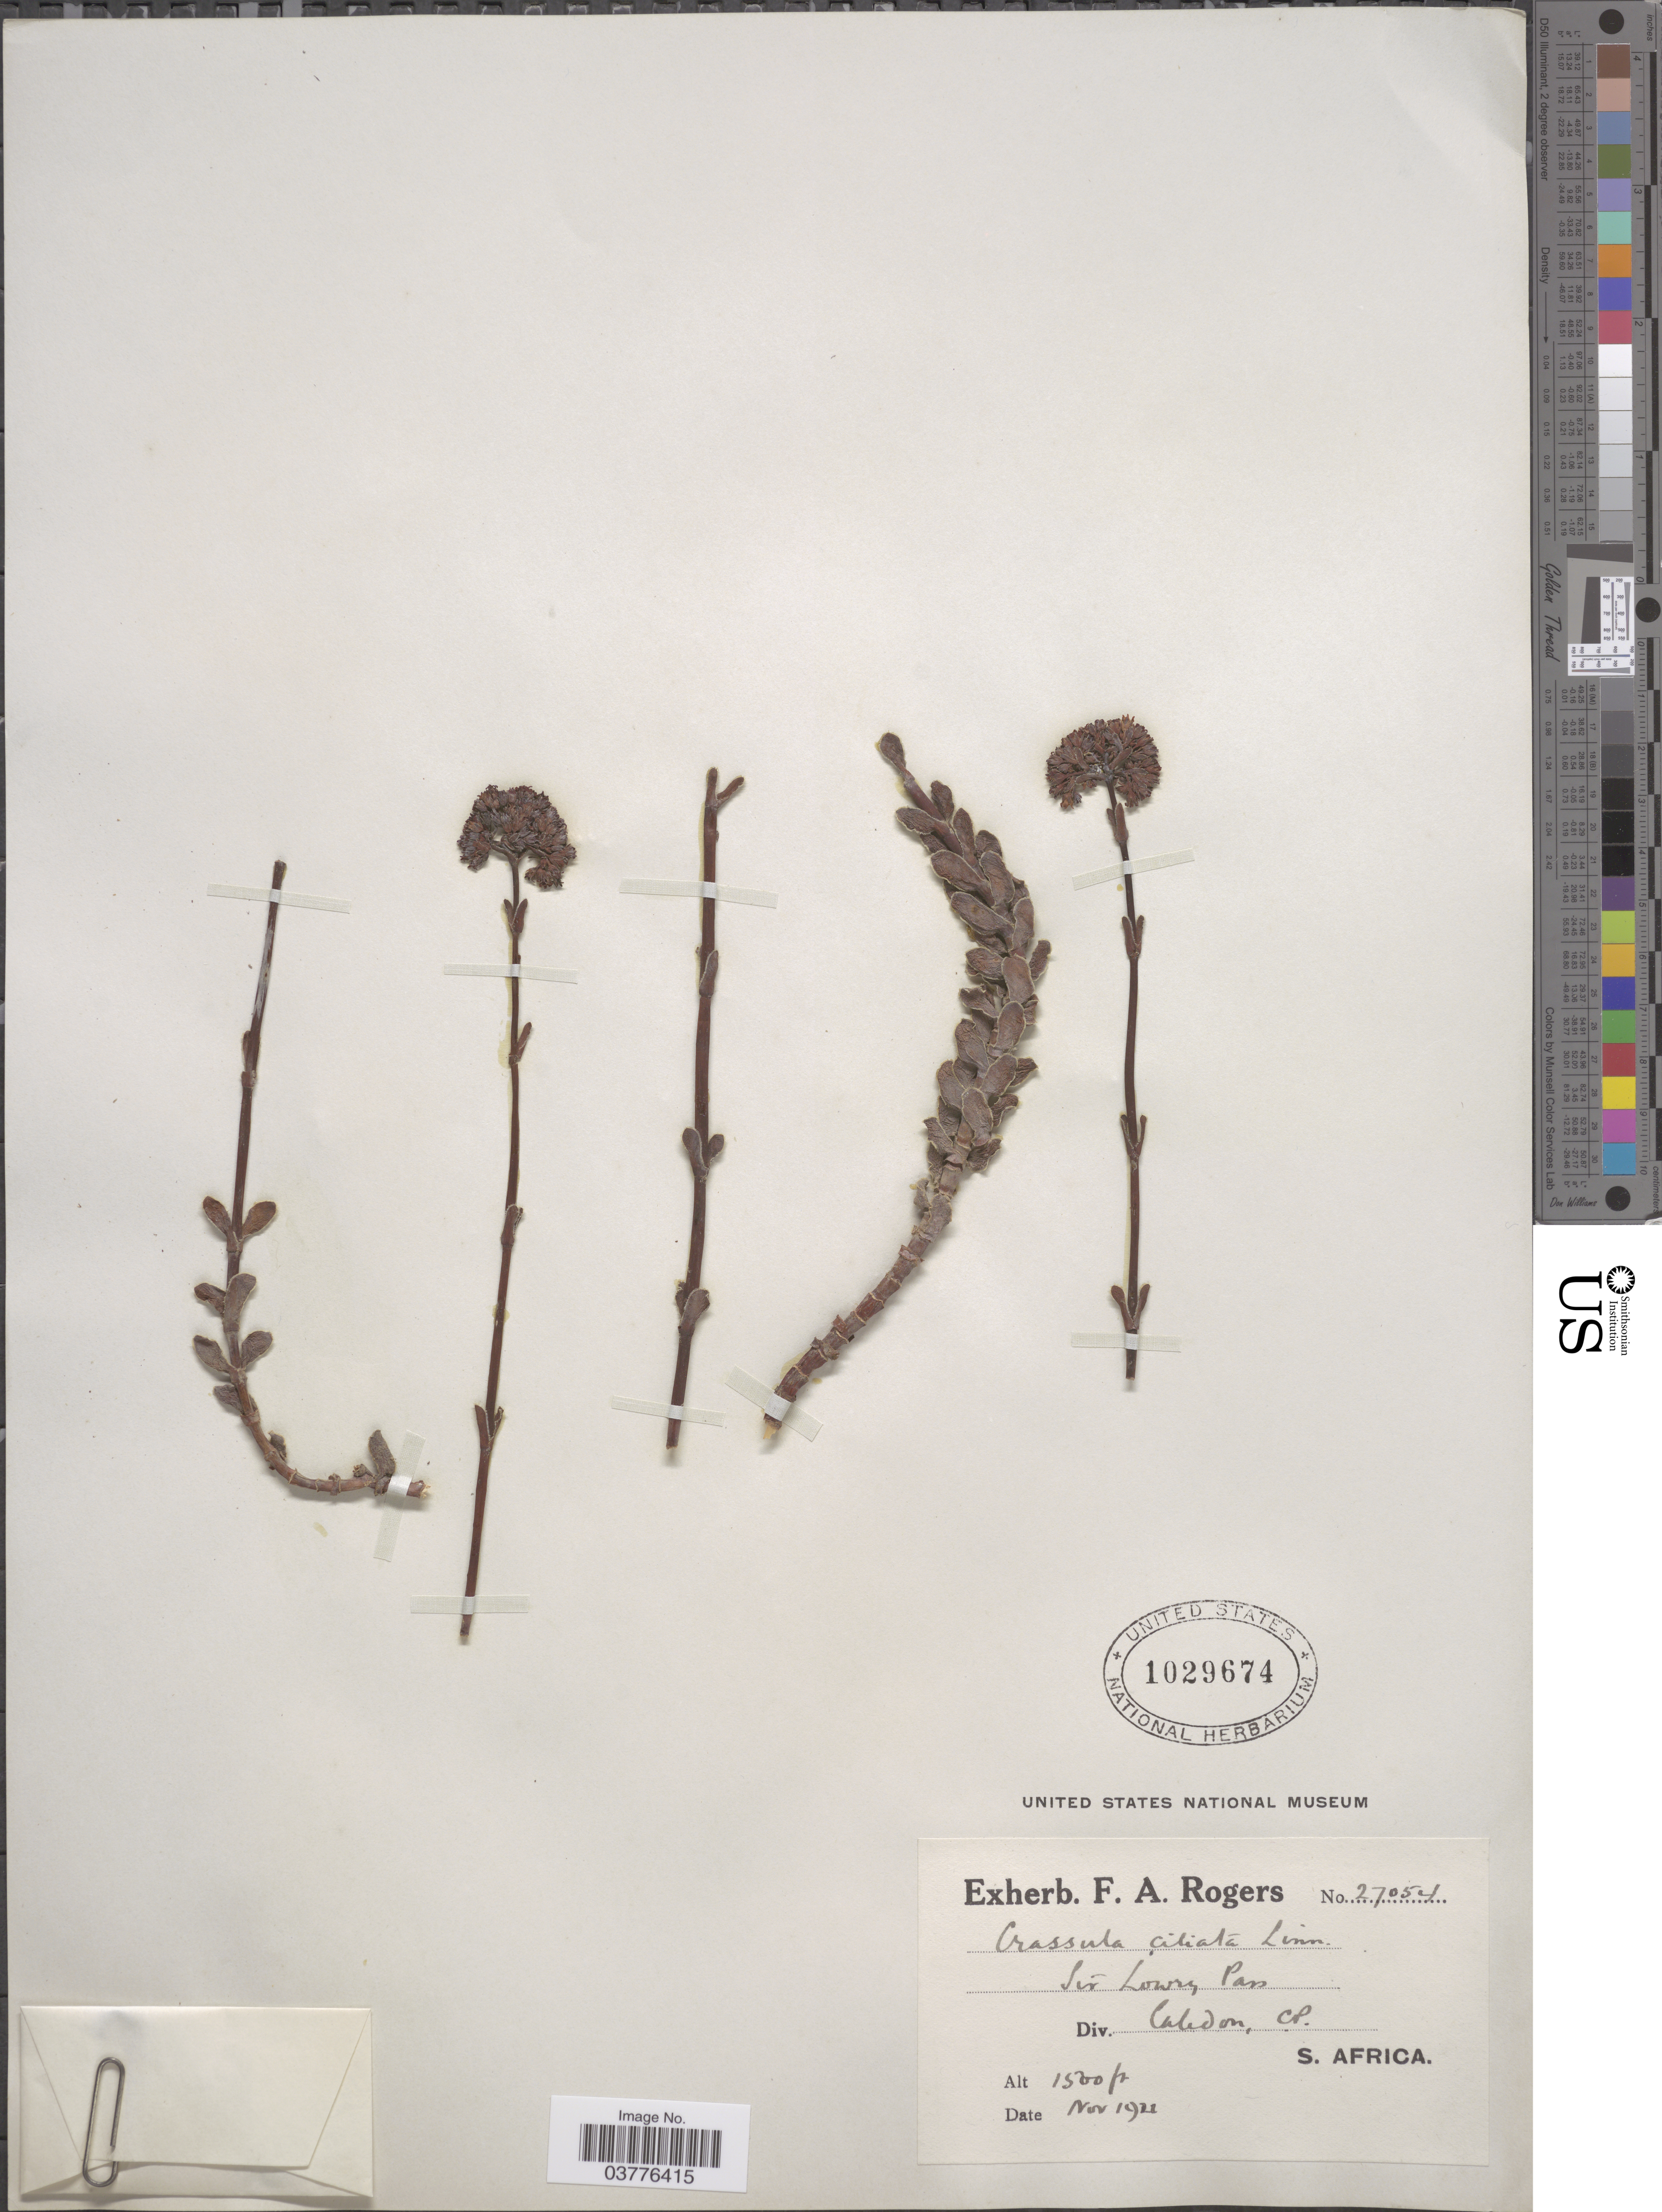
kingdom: Plantae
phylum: Tracheophyta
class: Magnoliopsida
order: Saxifragales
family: Crassulaceae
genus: Crassula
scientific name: Crassula ciliata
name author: L.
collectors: ex herb. F. A. Rogers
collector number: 27054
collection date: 1922-11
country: South Africa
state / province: Western Cape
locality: Sir Lowry Pass. Div. Caledon, C.P. S. Africa.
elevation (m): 457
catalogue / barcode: US 1029674